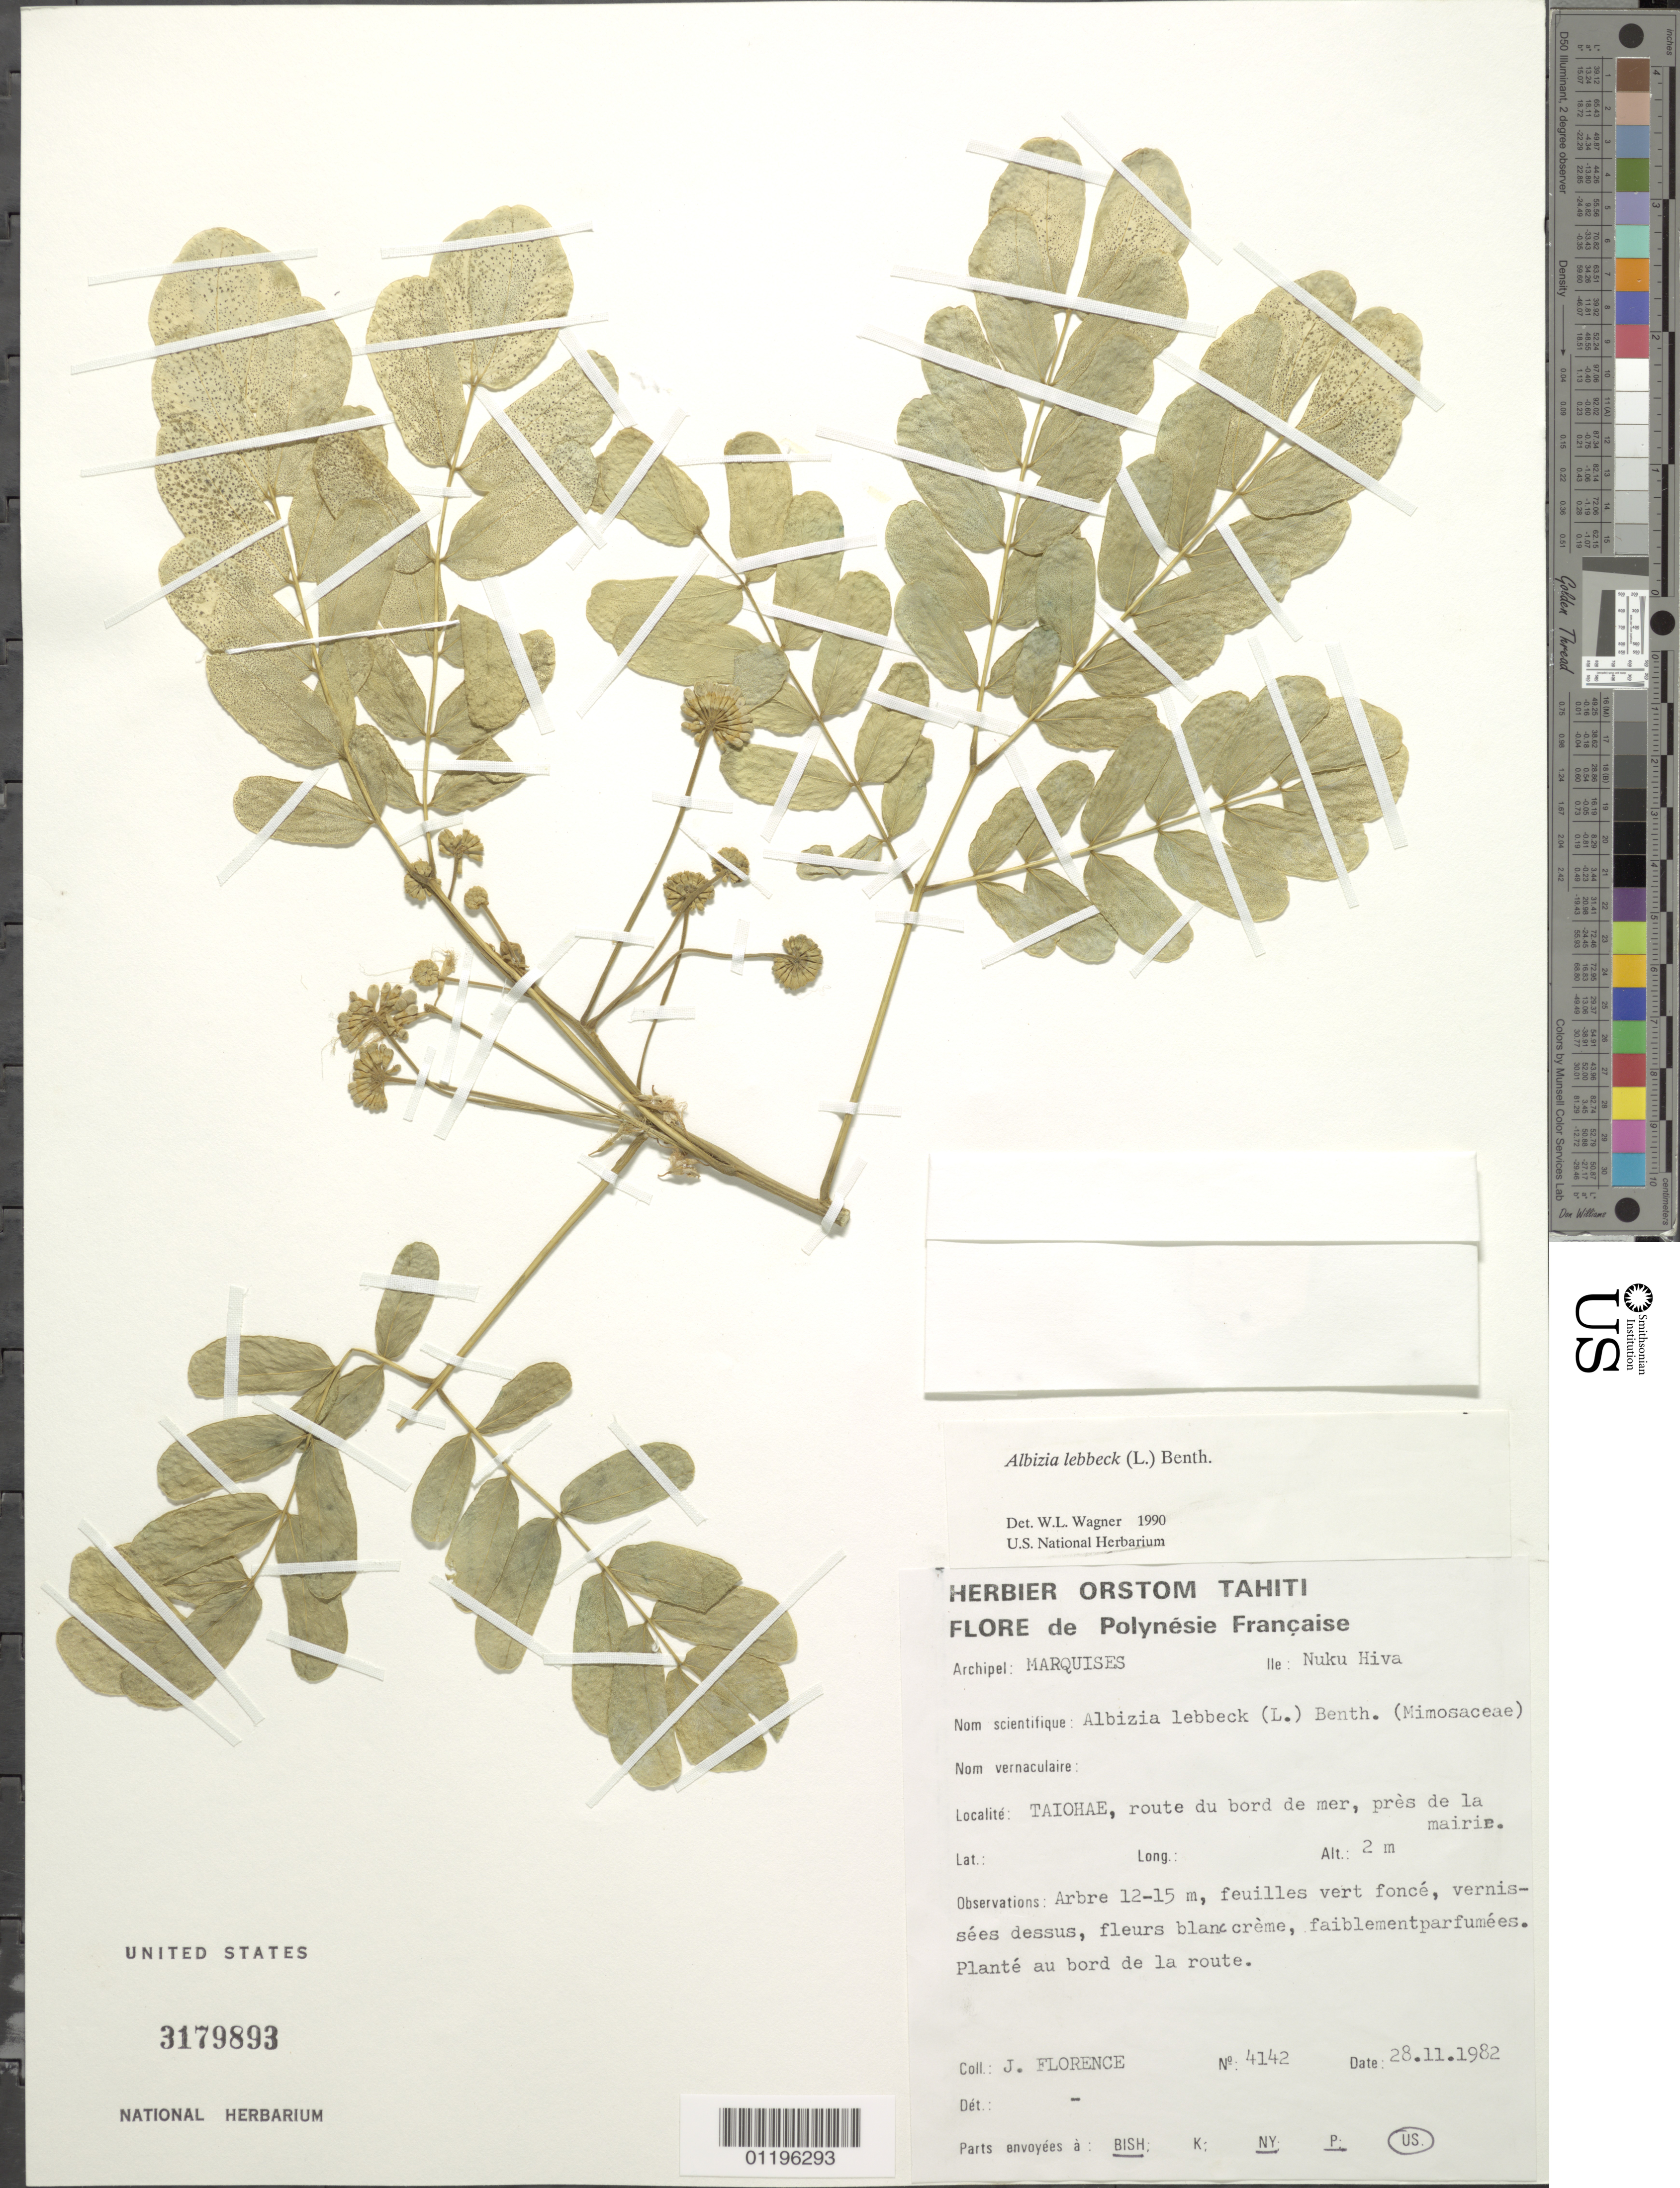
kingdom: Plantae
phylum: Tracheophyta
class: Magnoliopsida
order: Fabales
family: Fabaceae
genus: Albizia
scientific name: Albizia lebbeck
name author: (L.) Benth.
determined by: Wagner, W. L., (BOT), Smithsonian Institution - National Museum of Natural History (UNITED STATES)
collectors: J. Florence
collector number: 4142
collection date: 1982-11-28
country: French Polynesia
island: Nuku Hiva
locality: Taiohae, route du bord de mer, près de la mairie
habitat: Planté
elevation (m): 2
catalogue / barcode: US 3179893